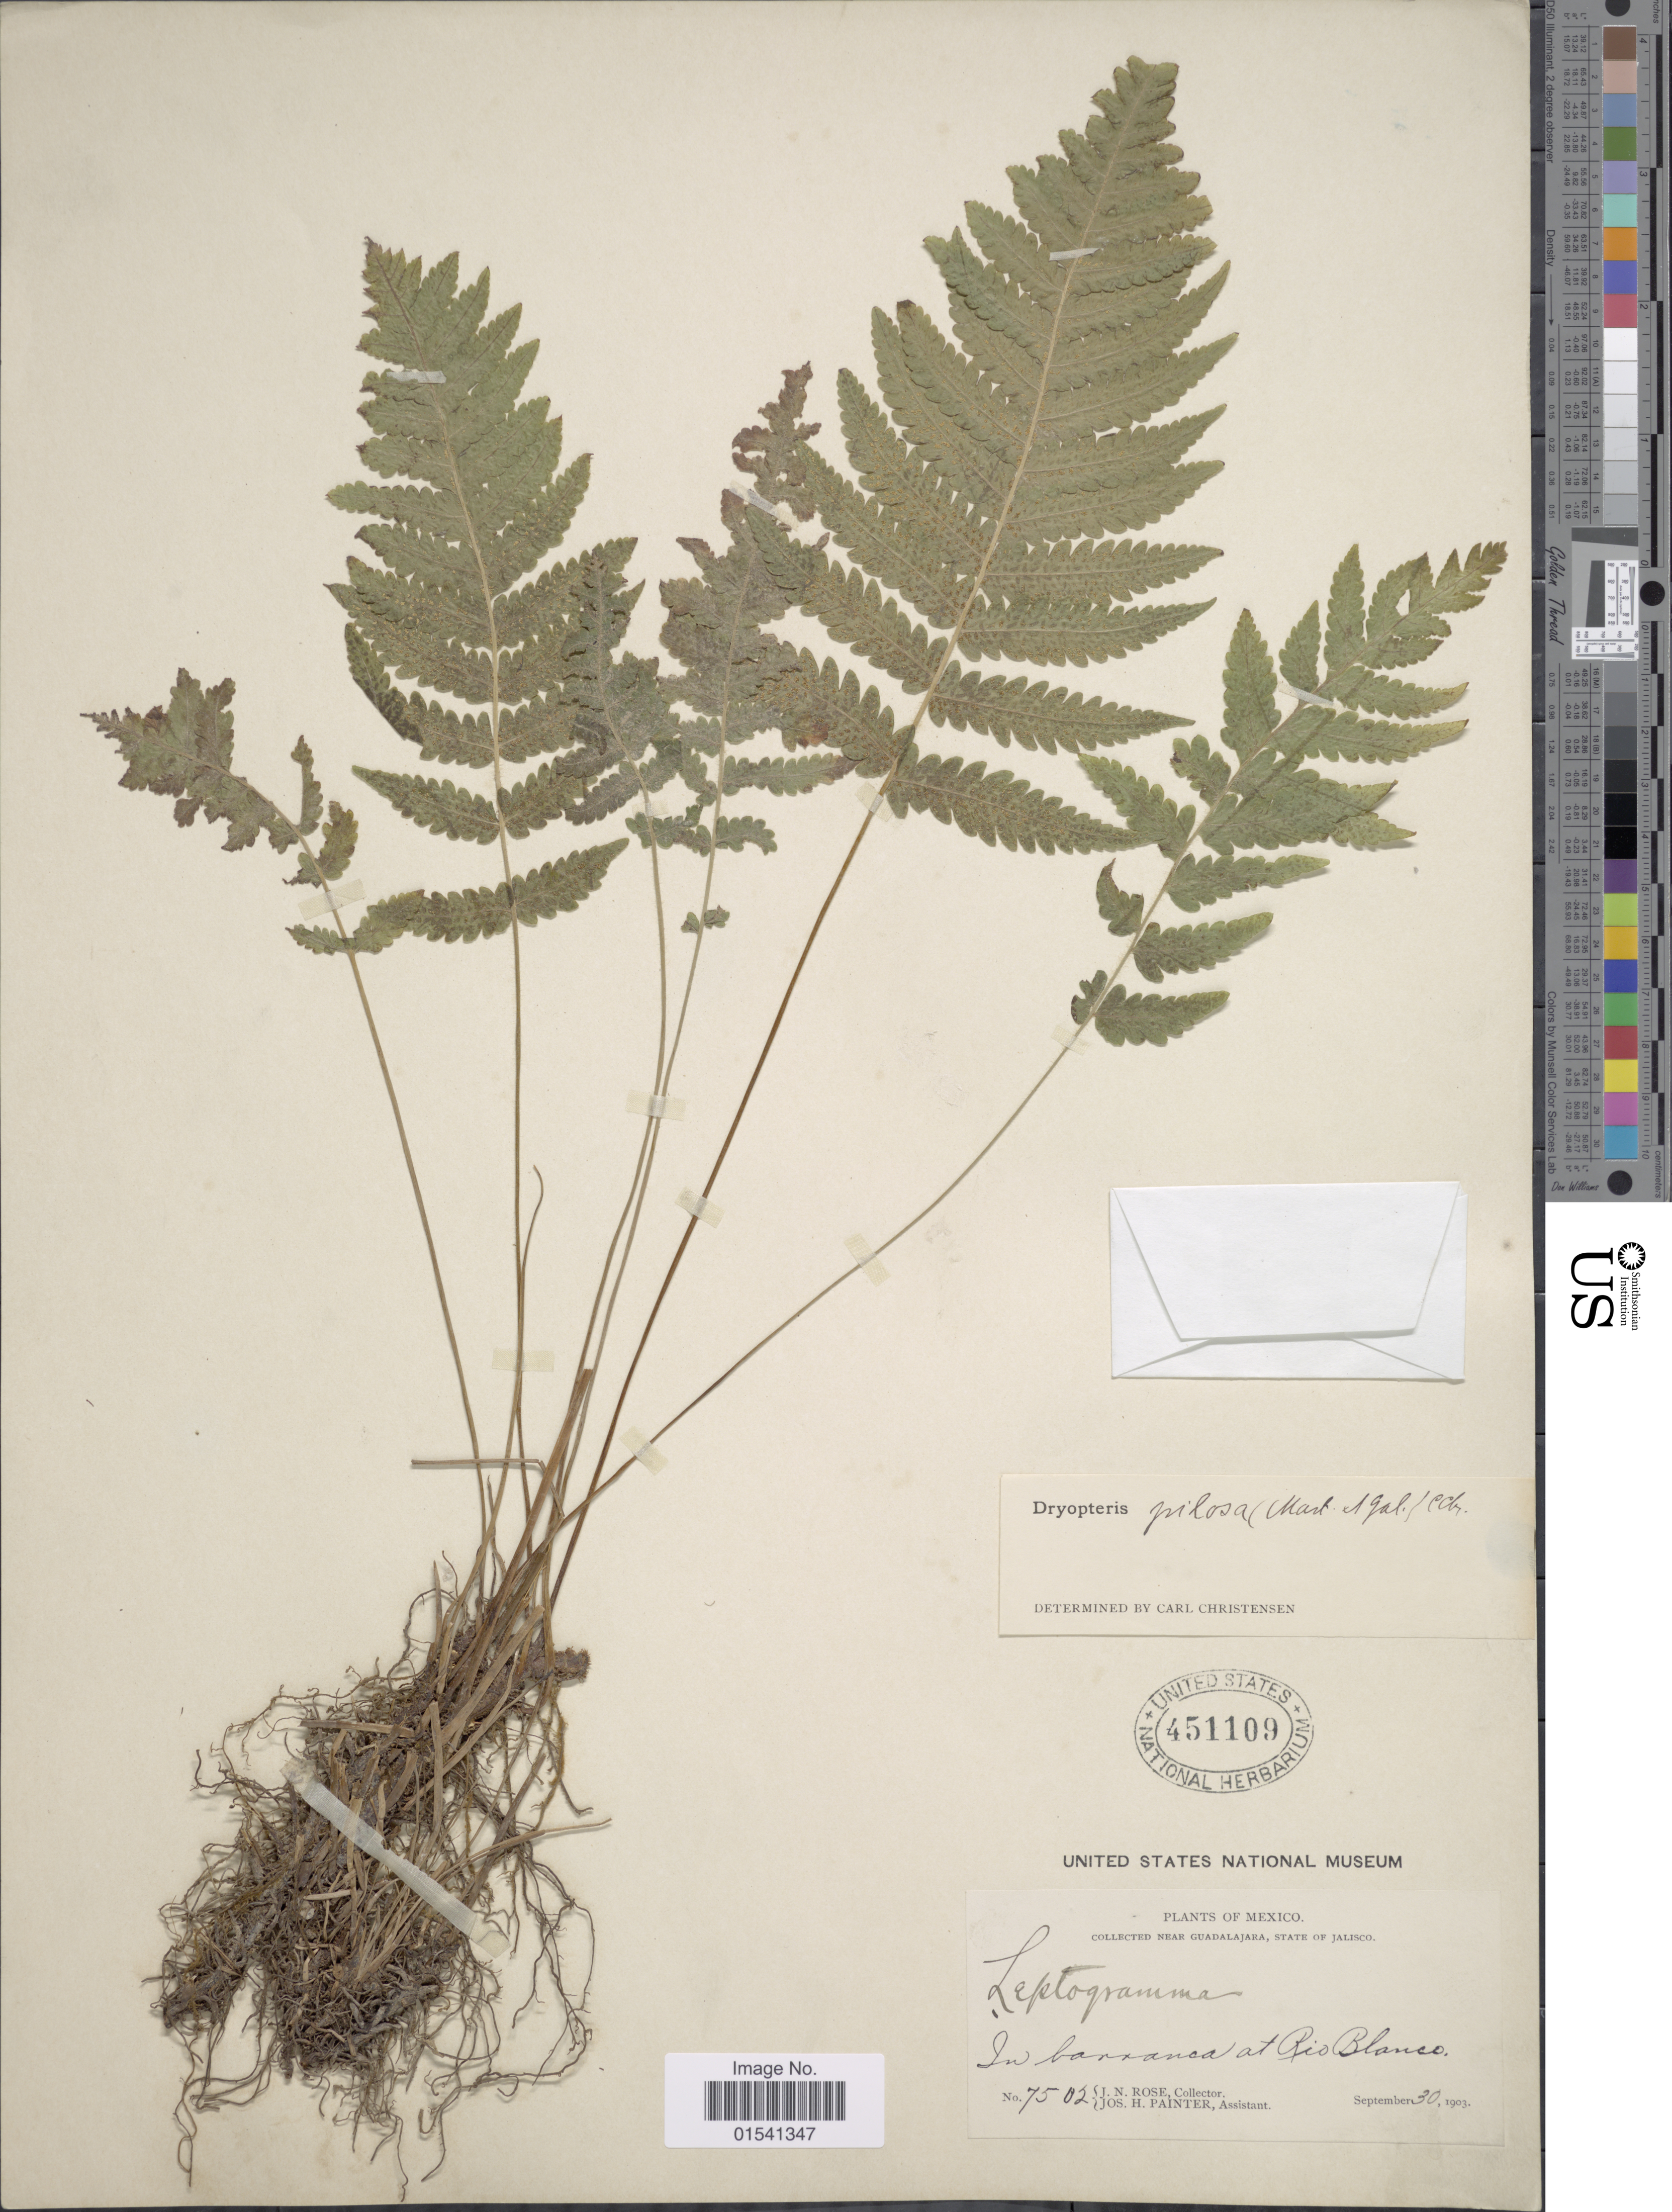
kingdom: Plantae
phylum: Tracheophyta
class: Polypodiopsida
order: Polypodiales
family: Thelypteridaceae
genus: Stegnogramma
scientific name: Stegnogramma pilosa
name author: (M. Martens & Galeotti) K. Iwats.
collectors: J. N. Rose & J. H. Painter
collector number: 7502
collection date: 1903-09-30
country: Mexico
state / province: Jalisco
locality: Near Guadalajara, In barrancas at Rio Blanco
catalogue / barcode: US 451109